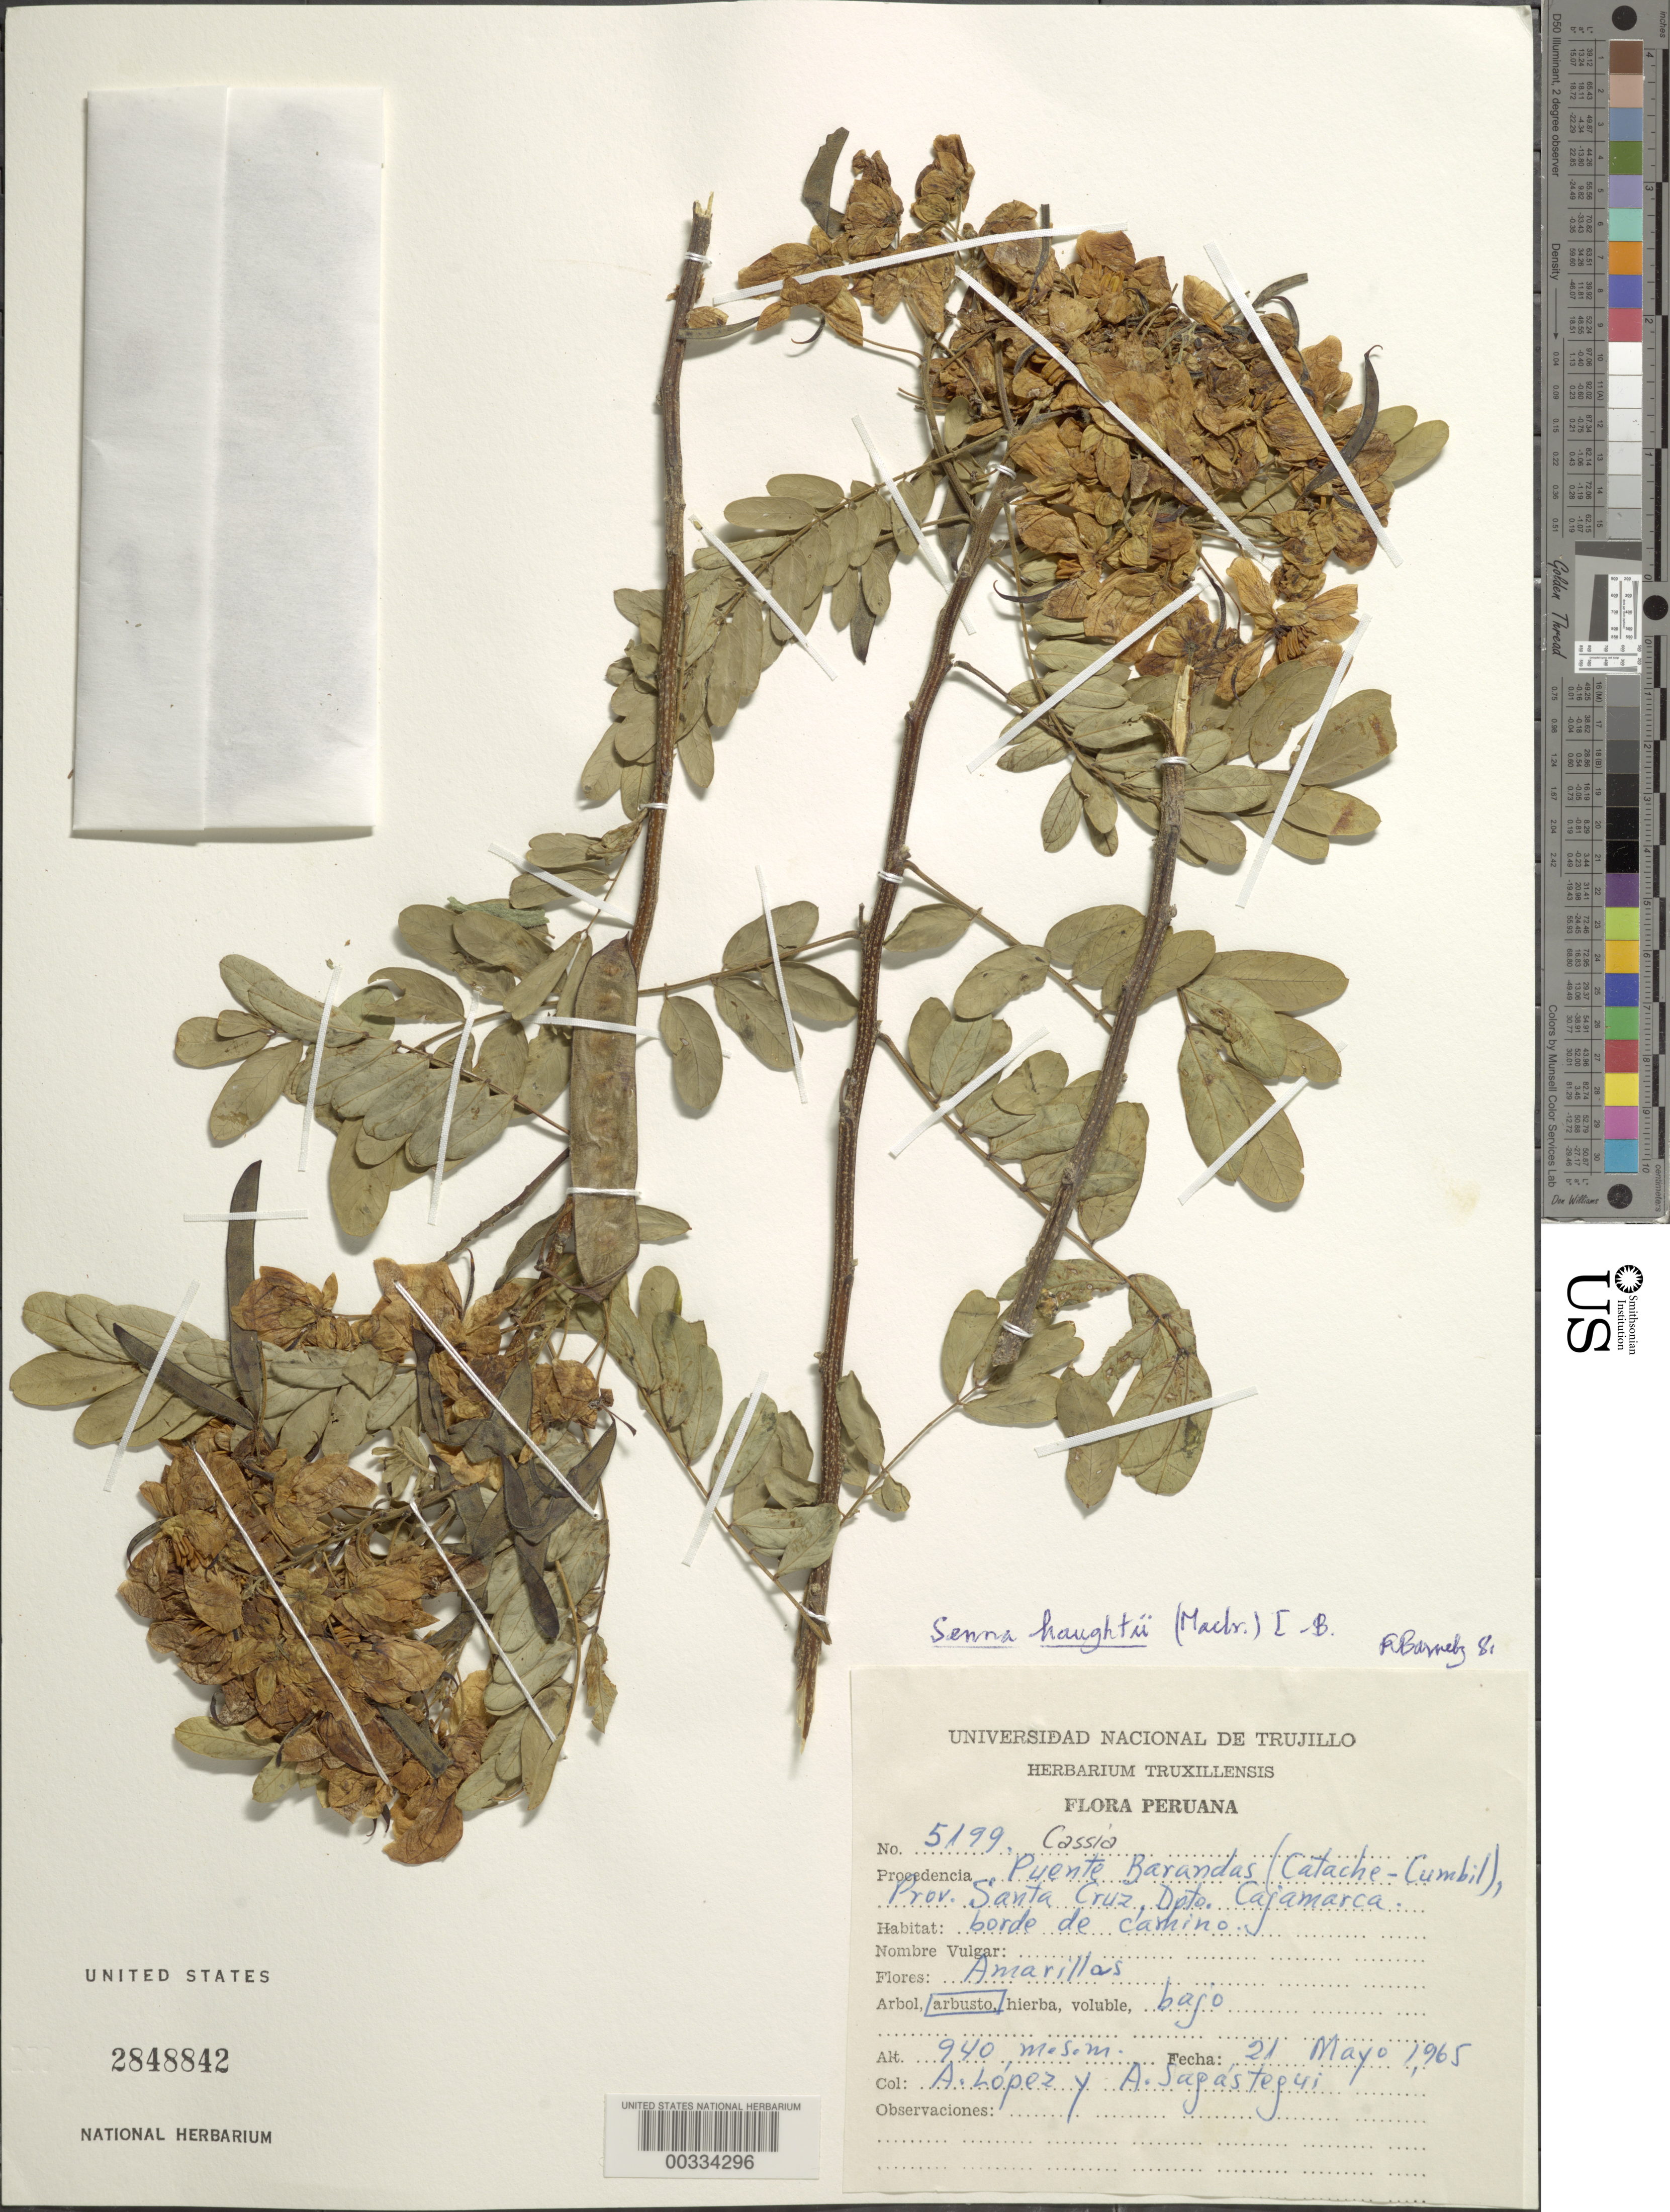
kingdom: Plantae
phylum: Tracheophyta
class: Magnoliopsida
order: Fabales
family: Fabaceae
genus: Senna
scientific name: Senna haughtii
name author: (J.F. Macbr.) H.S. Irwin & Barneby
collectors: A. López M. & A. Sagástegui A.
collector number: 5199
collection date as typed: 21 May 1965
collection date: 1965-05-21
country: Peru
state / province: Cajamarca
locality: Puente Barandas (Catache-Cumbil); Santa Cruz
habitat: Edge of road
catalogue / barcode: US 2848842